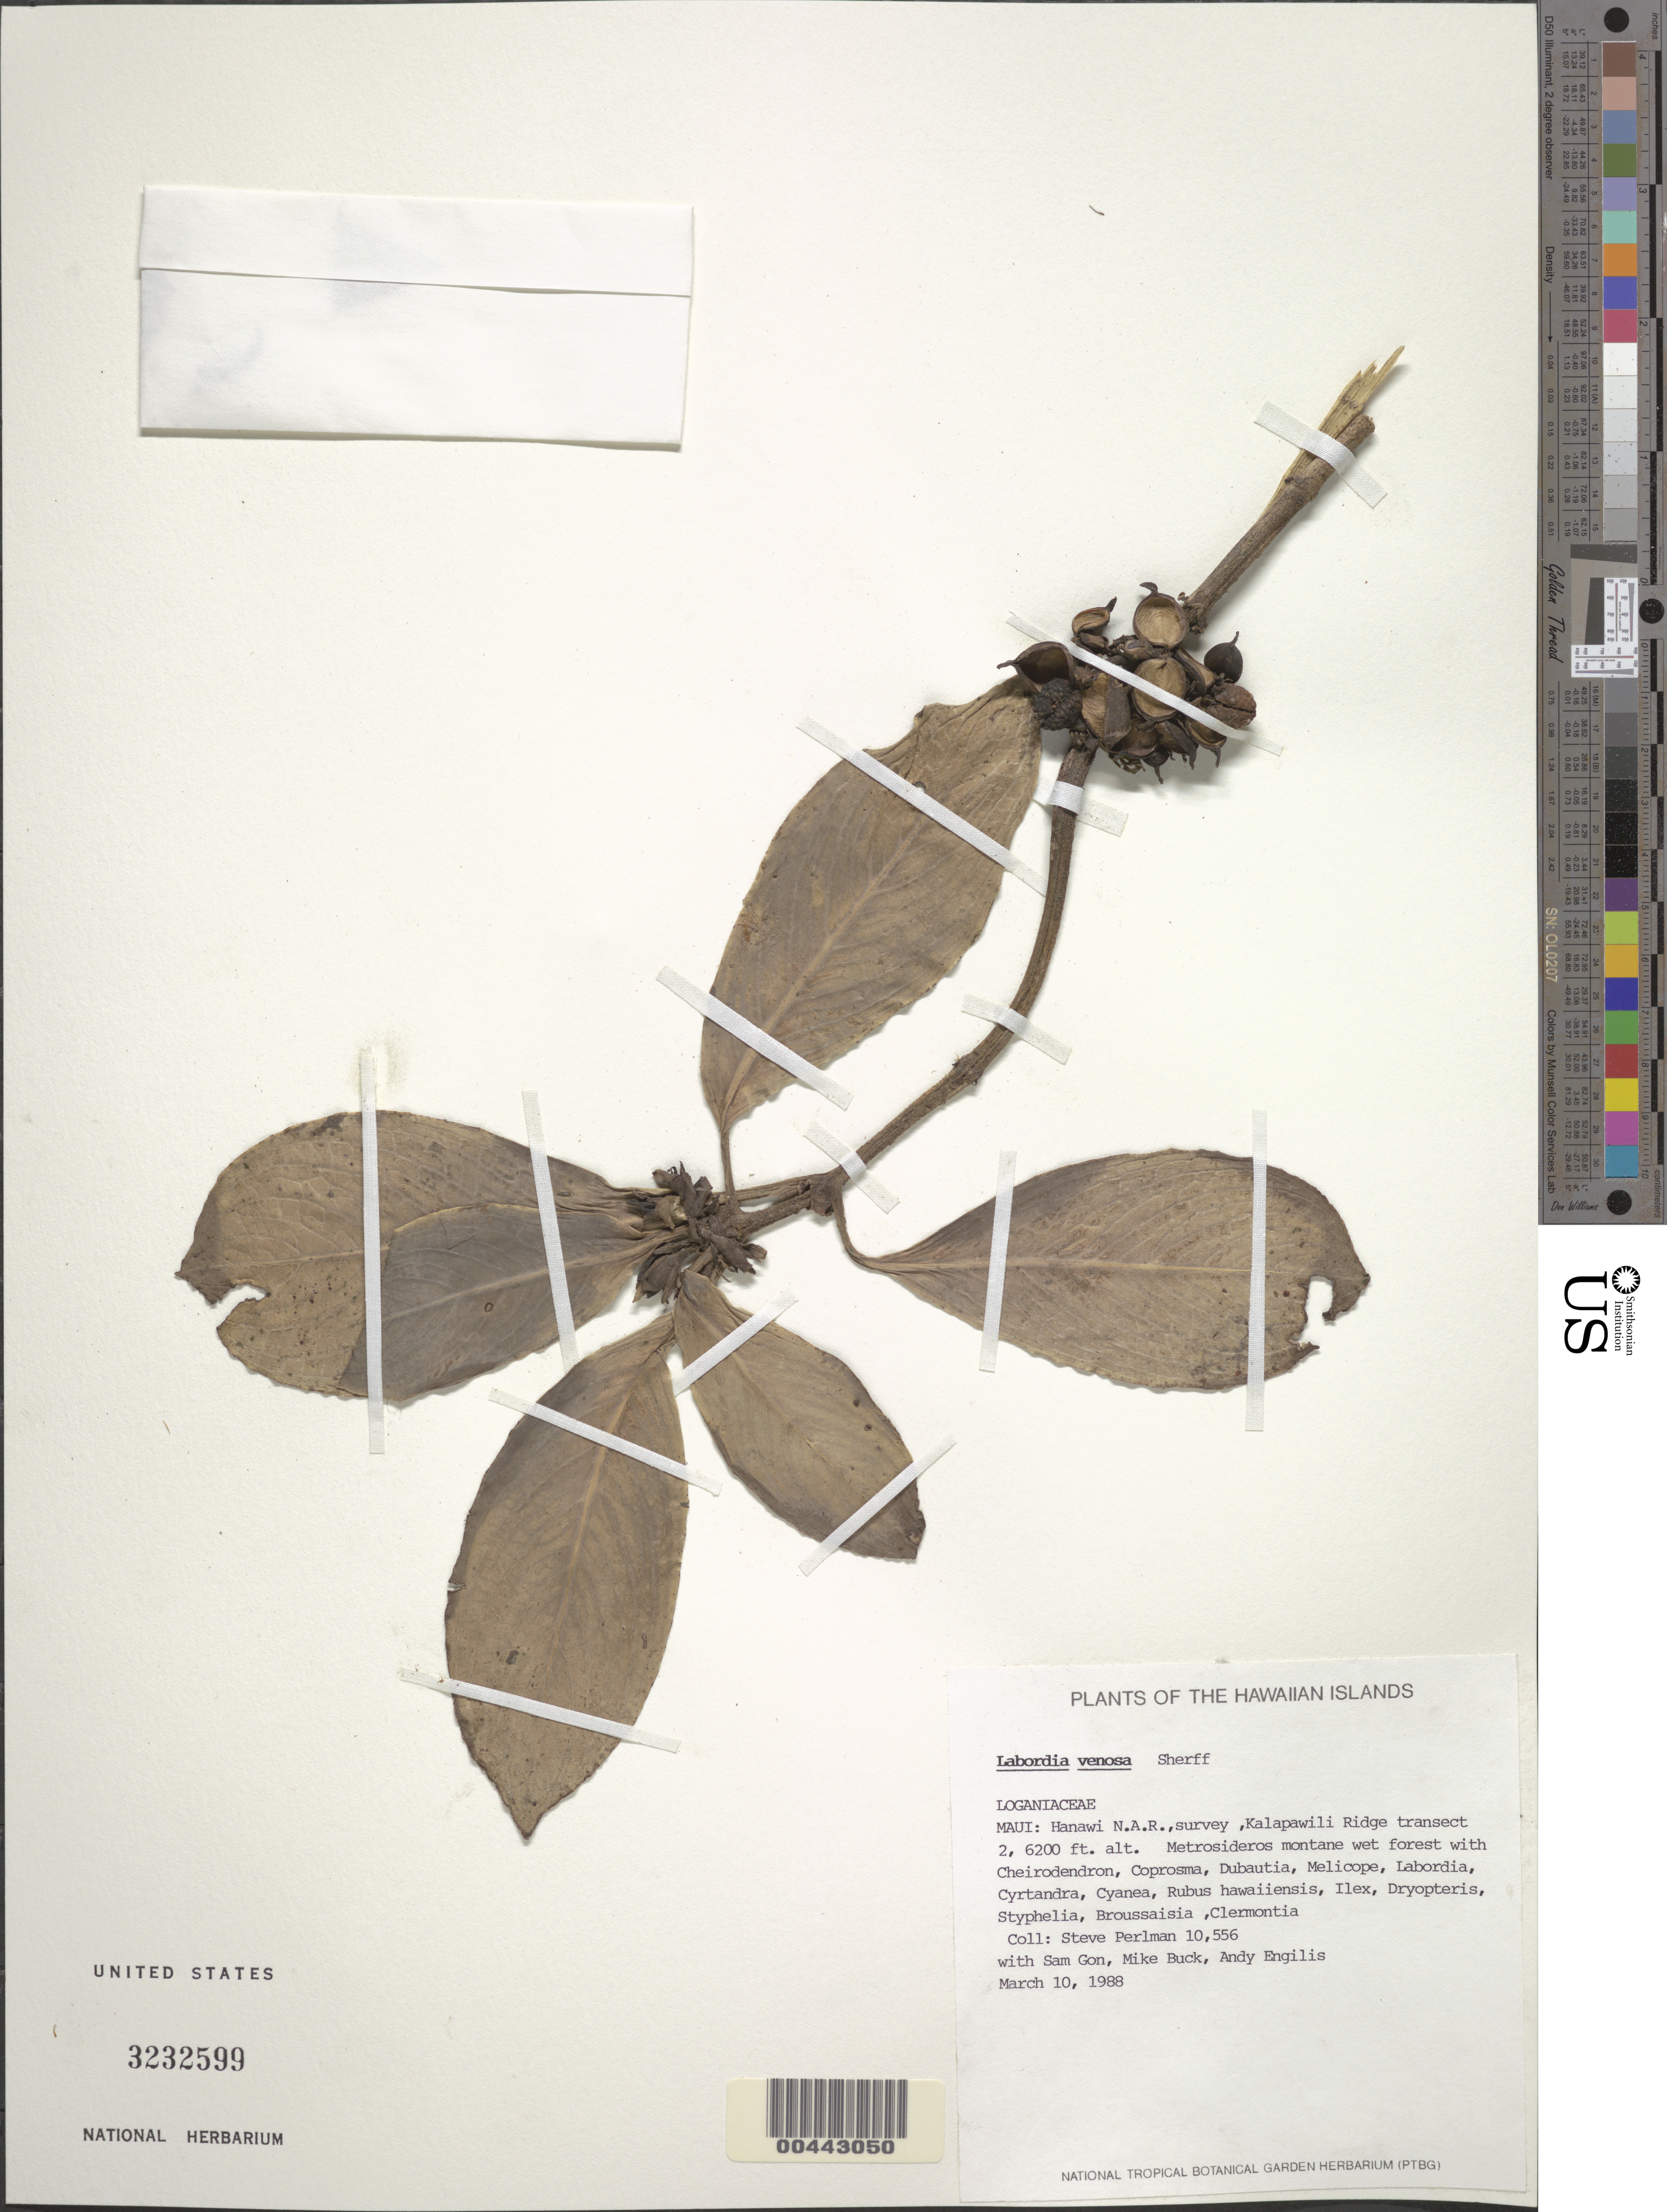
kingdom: Plantae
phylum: Tracheophyta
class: Magnoliopsida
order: Gentianales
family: Loganiaceae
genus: Geniostoma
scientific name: Geniostoma venosum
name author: (Sherff) Byng & Christenh.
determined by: Wagner, W. L., (BOT), Smithsonian Institution - National Museum of Natural History (UNITED STATES)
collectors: S. P. Perlman, S. Gon, M. Buck & A. Engilis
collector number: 10556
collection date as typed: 10 Mar 1988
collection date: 1988-03-10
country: United States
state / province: Hawaii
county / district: Maui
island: Maui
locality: Hanawi N.A.R., survey, Kalapawili Ridge transect 2.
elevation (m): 1890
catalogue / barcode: US 3232599